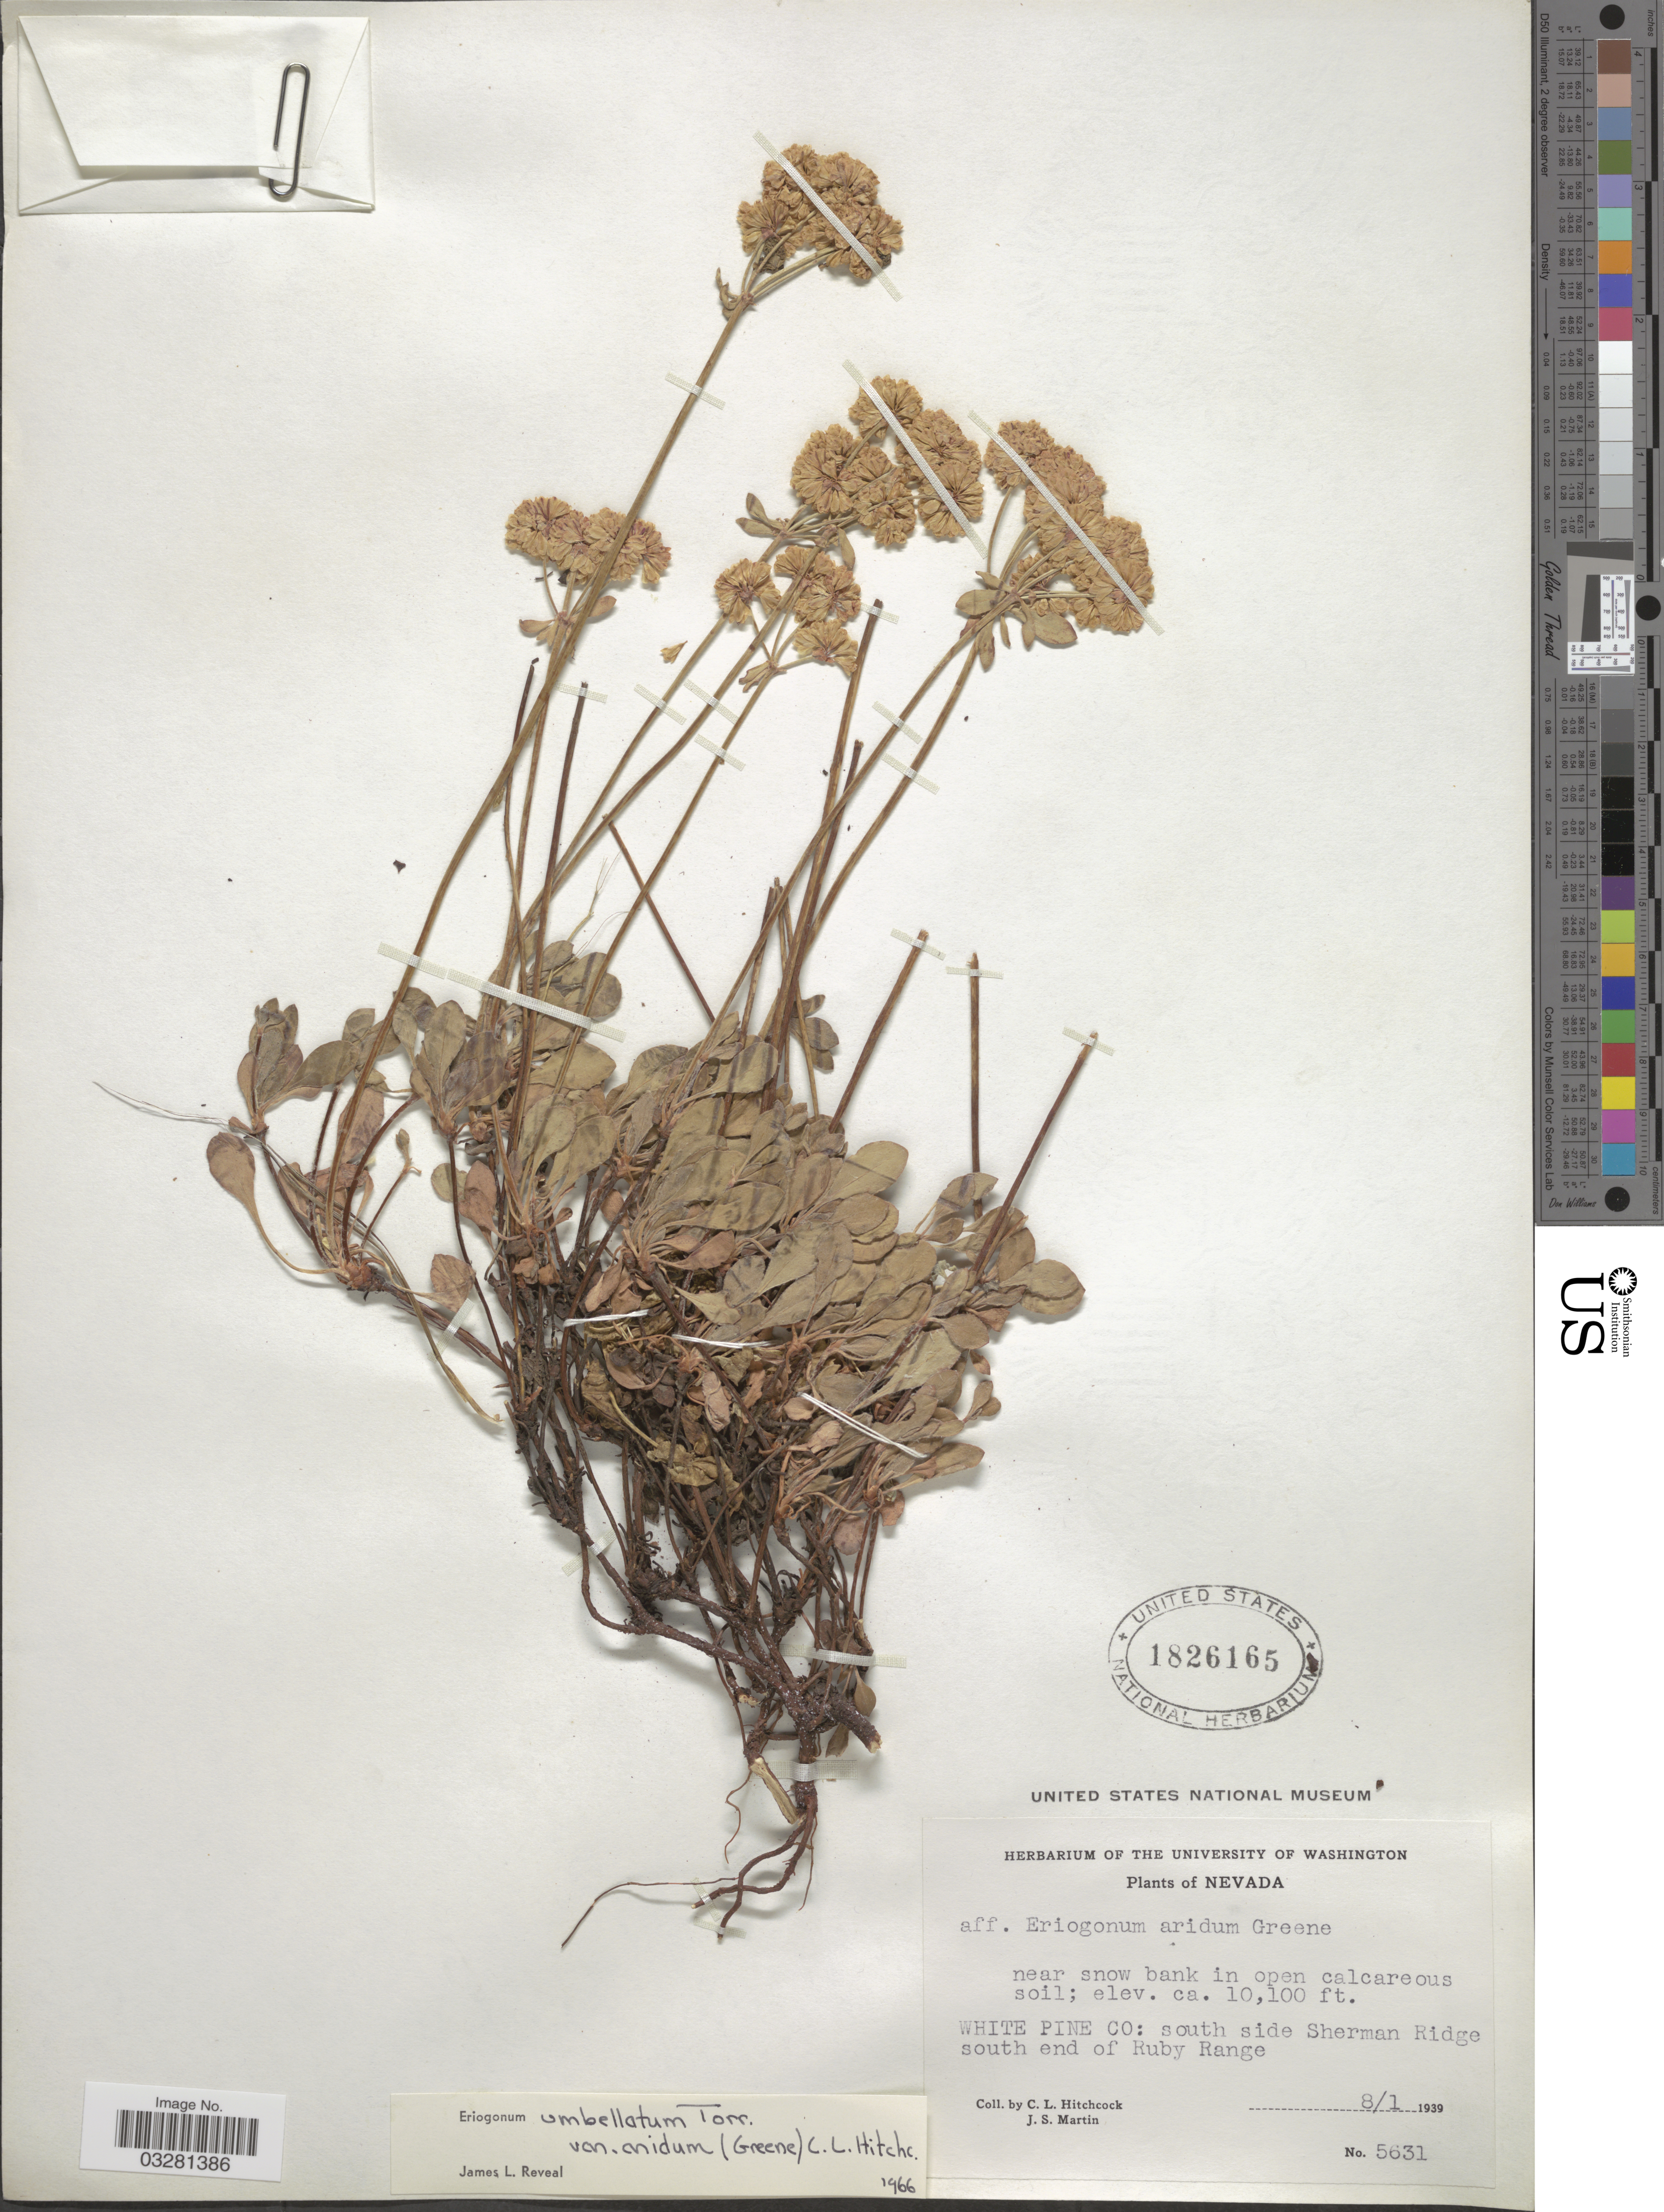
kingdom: Plantae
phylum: Tracheophyta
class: Magnoliopsida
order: Caryophyllales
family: Polygonaceae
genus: Eriogonum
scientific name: Eriogonum umbellatum var. umbellatum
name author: Torr.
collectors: C. L. Hitchcock & J. S. Martin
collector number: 5631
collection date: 1939-08-01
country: United States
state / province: Nevada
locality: White Pine Co: south side Sherman Ridge south end of Ruby Range.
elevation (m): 3078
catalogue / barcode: US 1826165